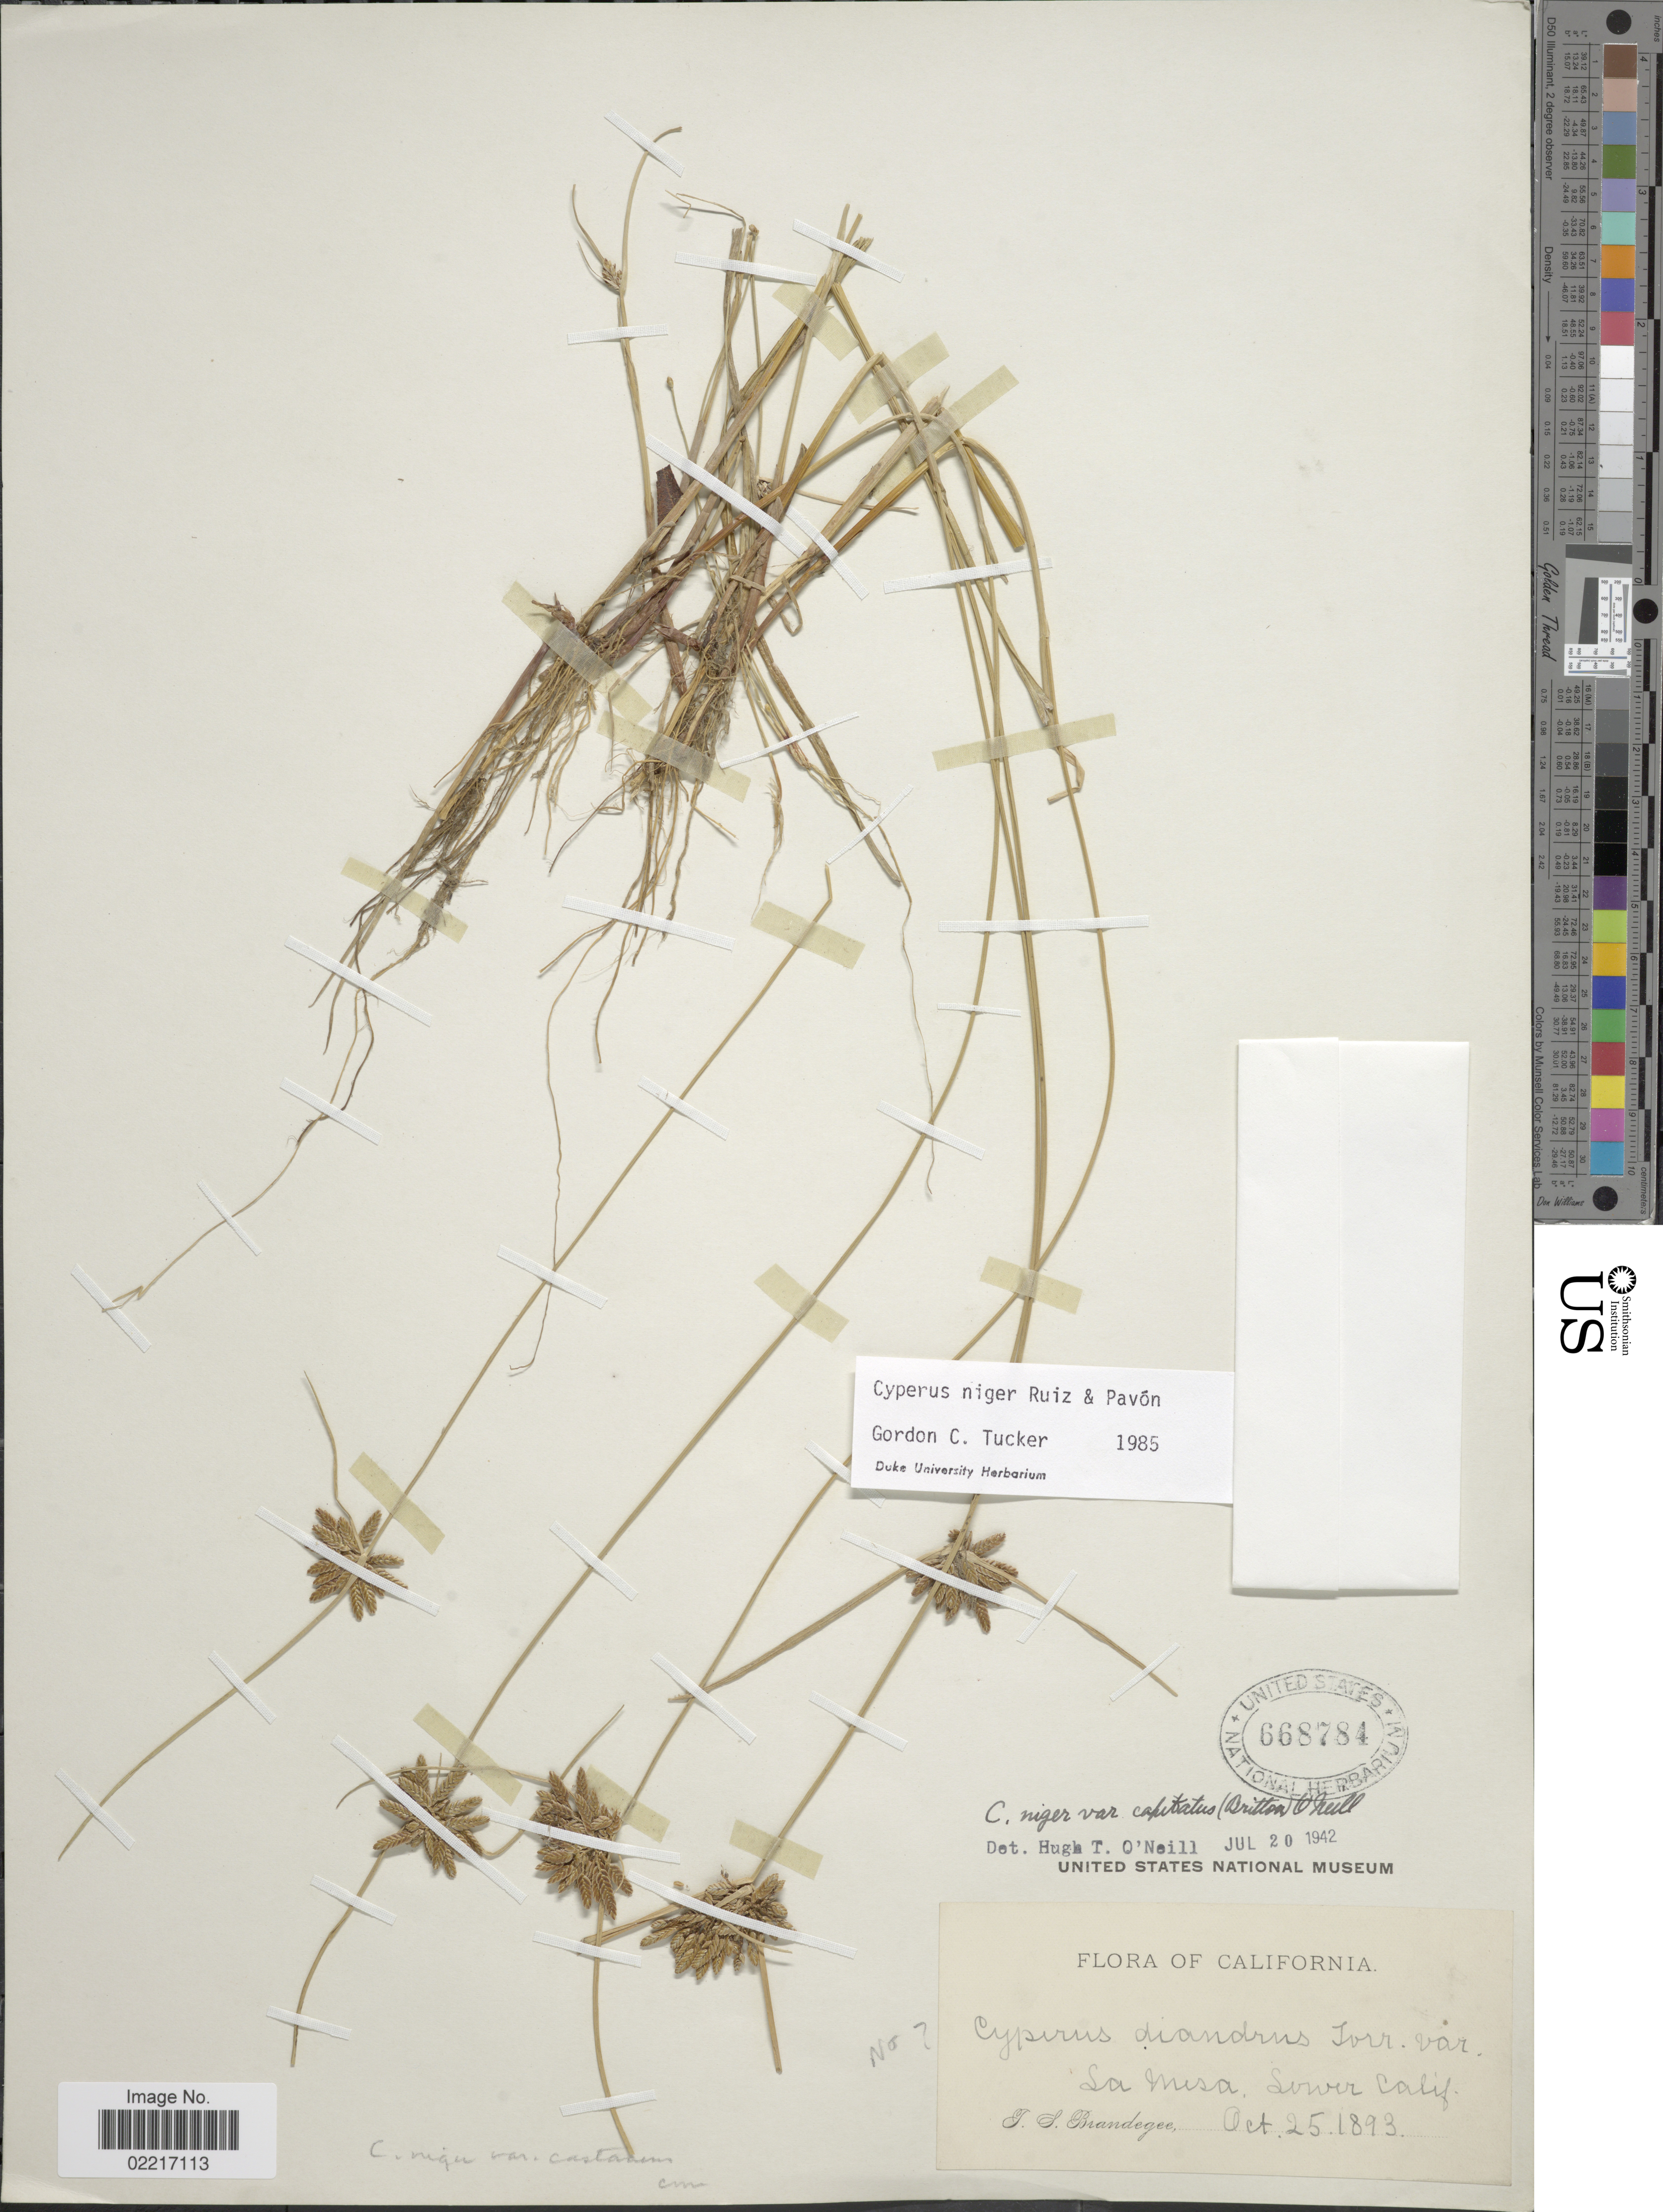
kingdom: Plantae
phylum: Tracheophyta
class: Liliopsida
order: Poales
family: Cyperaceae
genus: Cyperus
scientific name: Cyperus niger var. castaneus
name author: (S. Watson) Kük.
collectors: T. S. Brandegee (herbarium)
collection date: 1893-10-25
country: United States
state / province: California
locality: Sa Mesa, Lower Calif.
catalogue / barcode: US 668784